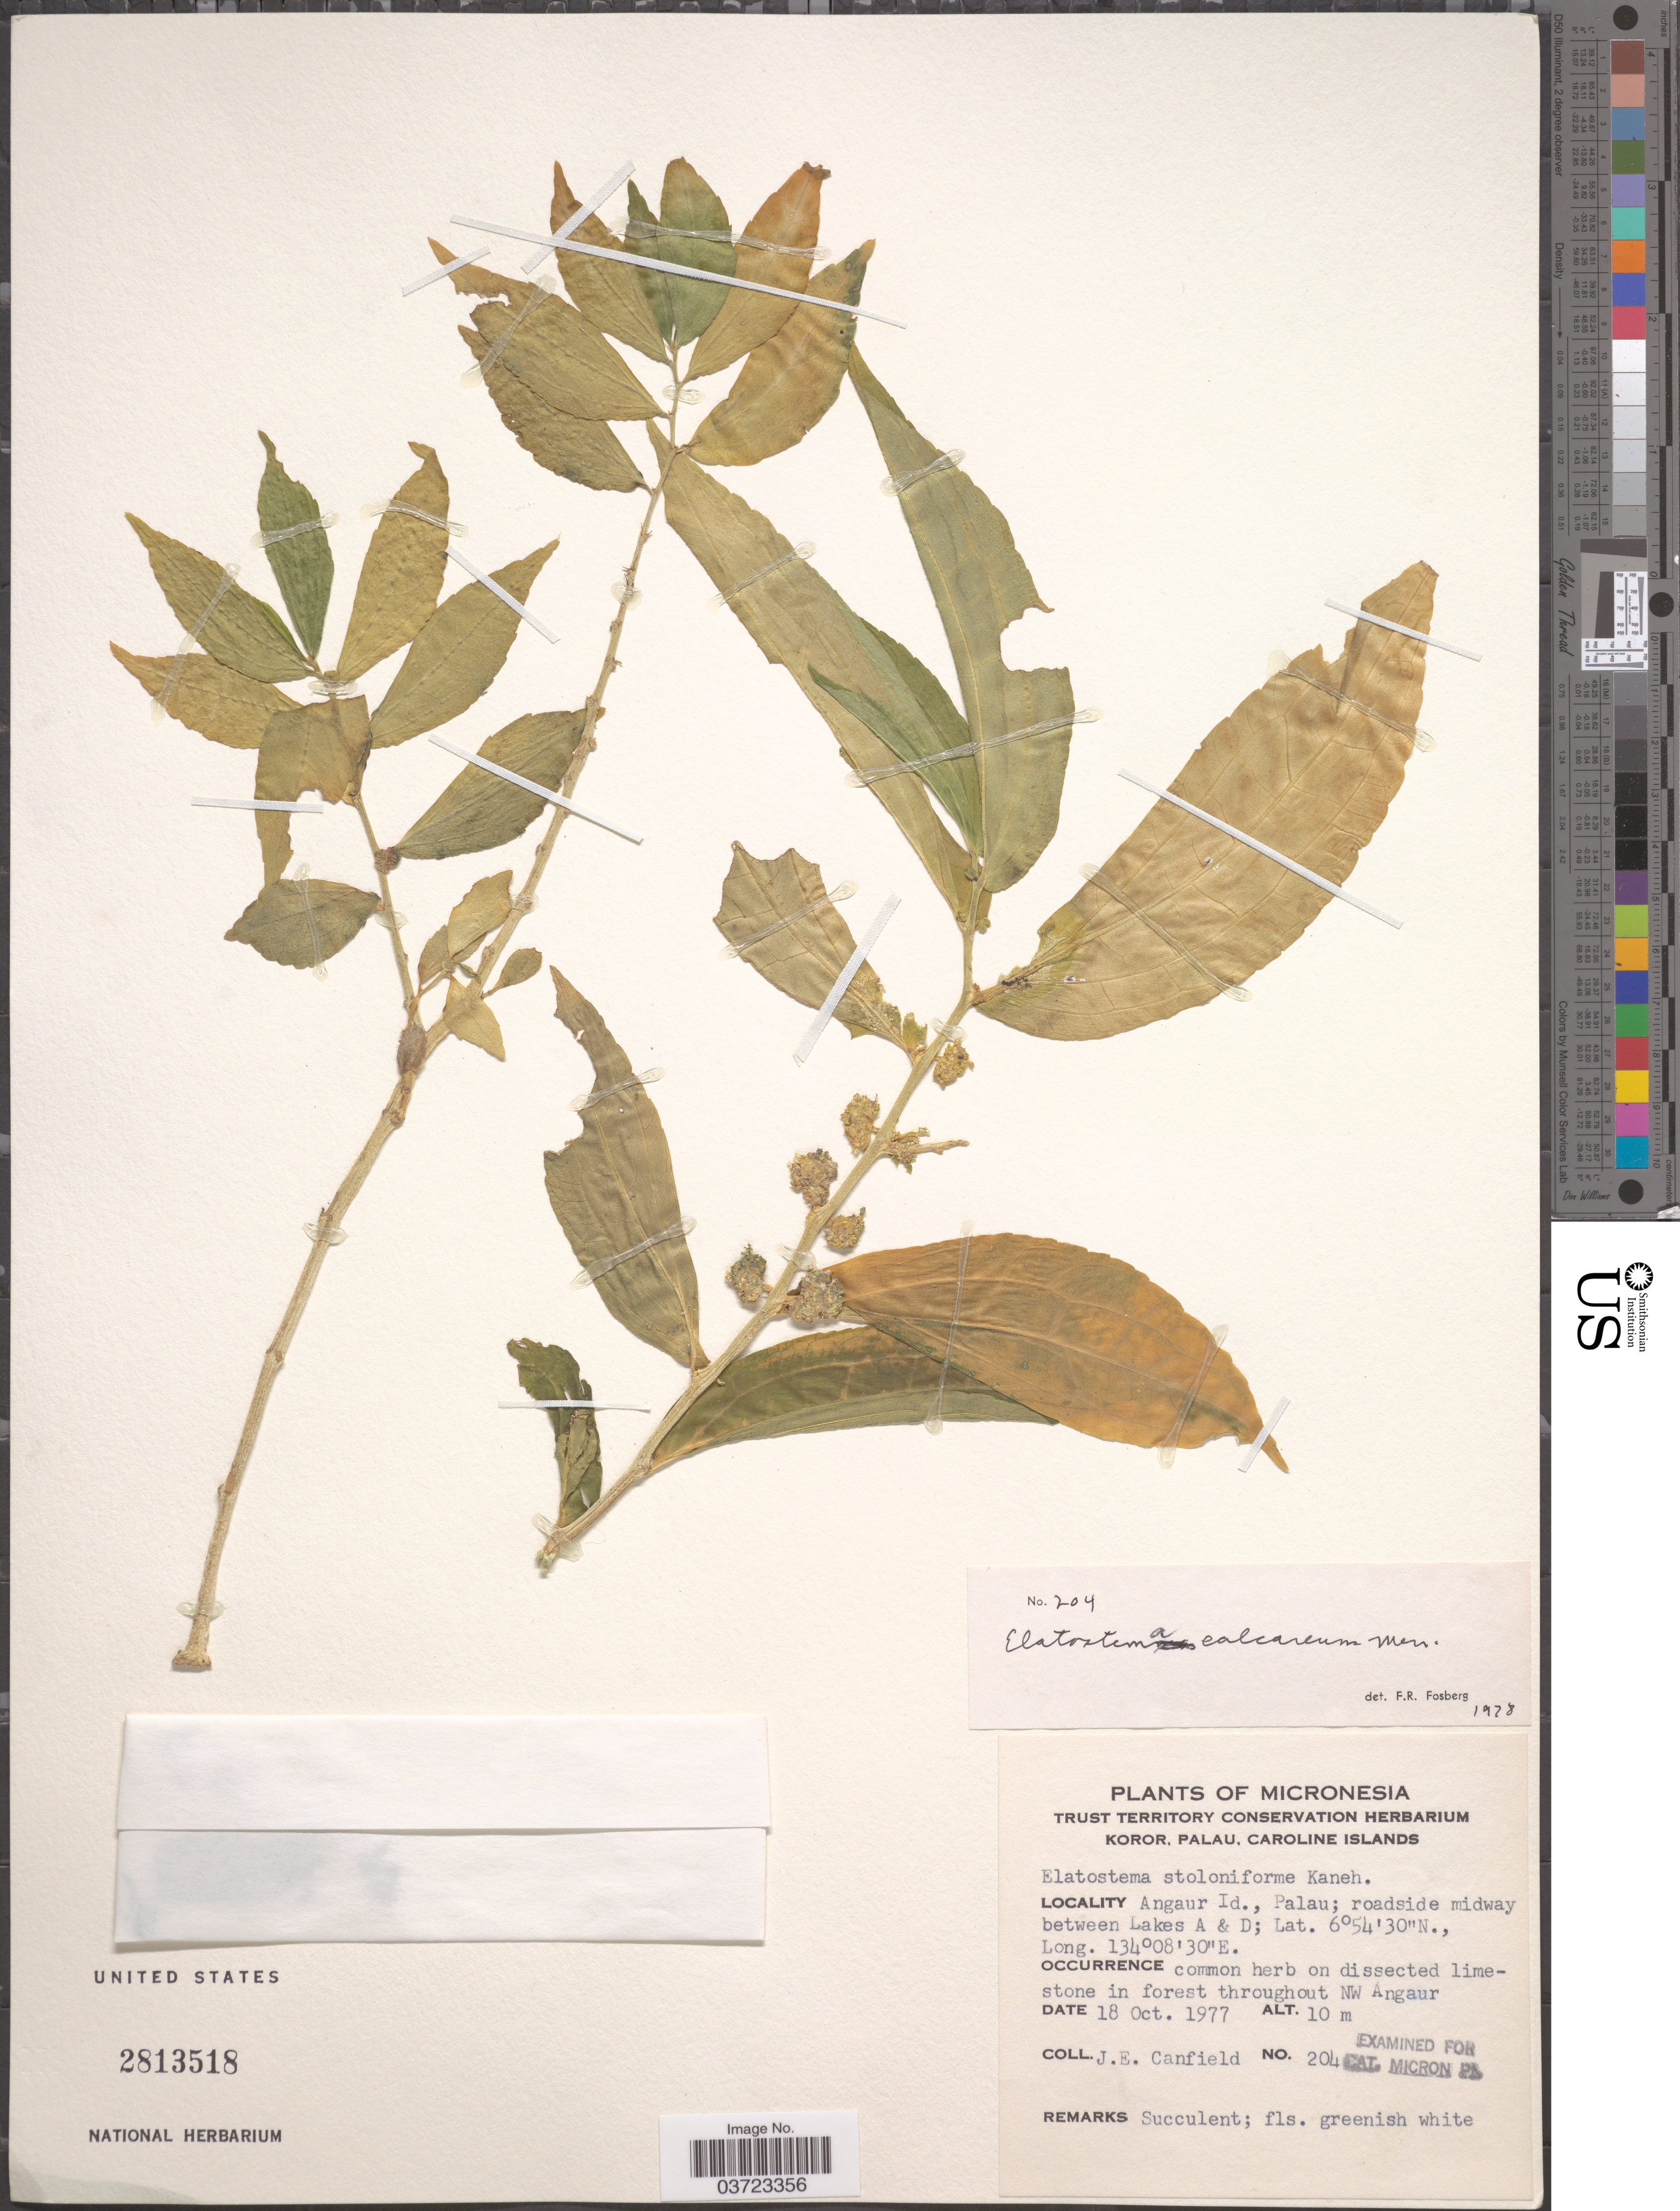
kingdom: Plantae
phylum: Tracheophyta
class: Magnoliopsida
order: Rosales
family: Urticaceae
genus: Elatostema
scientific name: Elatostema calcareum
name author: Merr.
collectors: J. E. Canfield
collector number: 204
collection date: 1977-10-18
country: Palau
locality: Micronesia. Angaur Id., Palau; roadside midway between Lakes A & D.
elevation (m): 10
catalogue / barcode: US 2813518